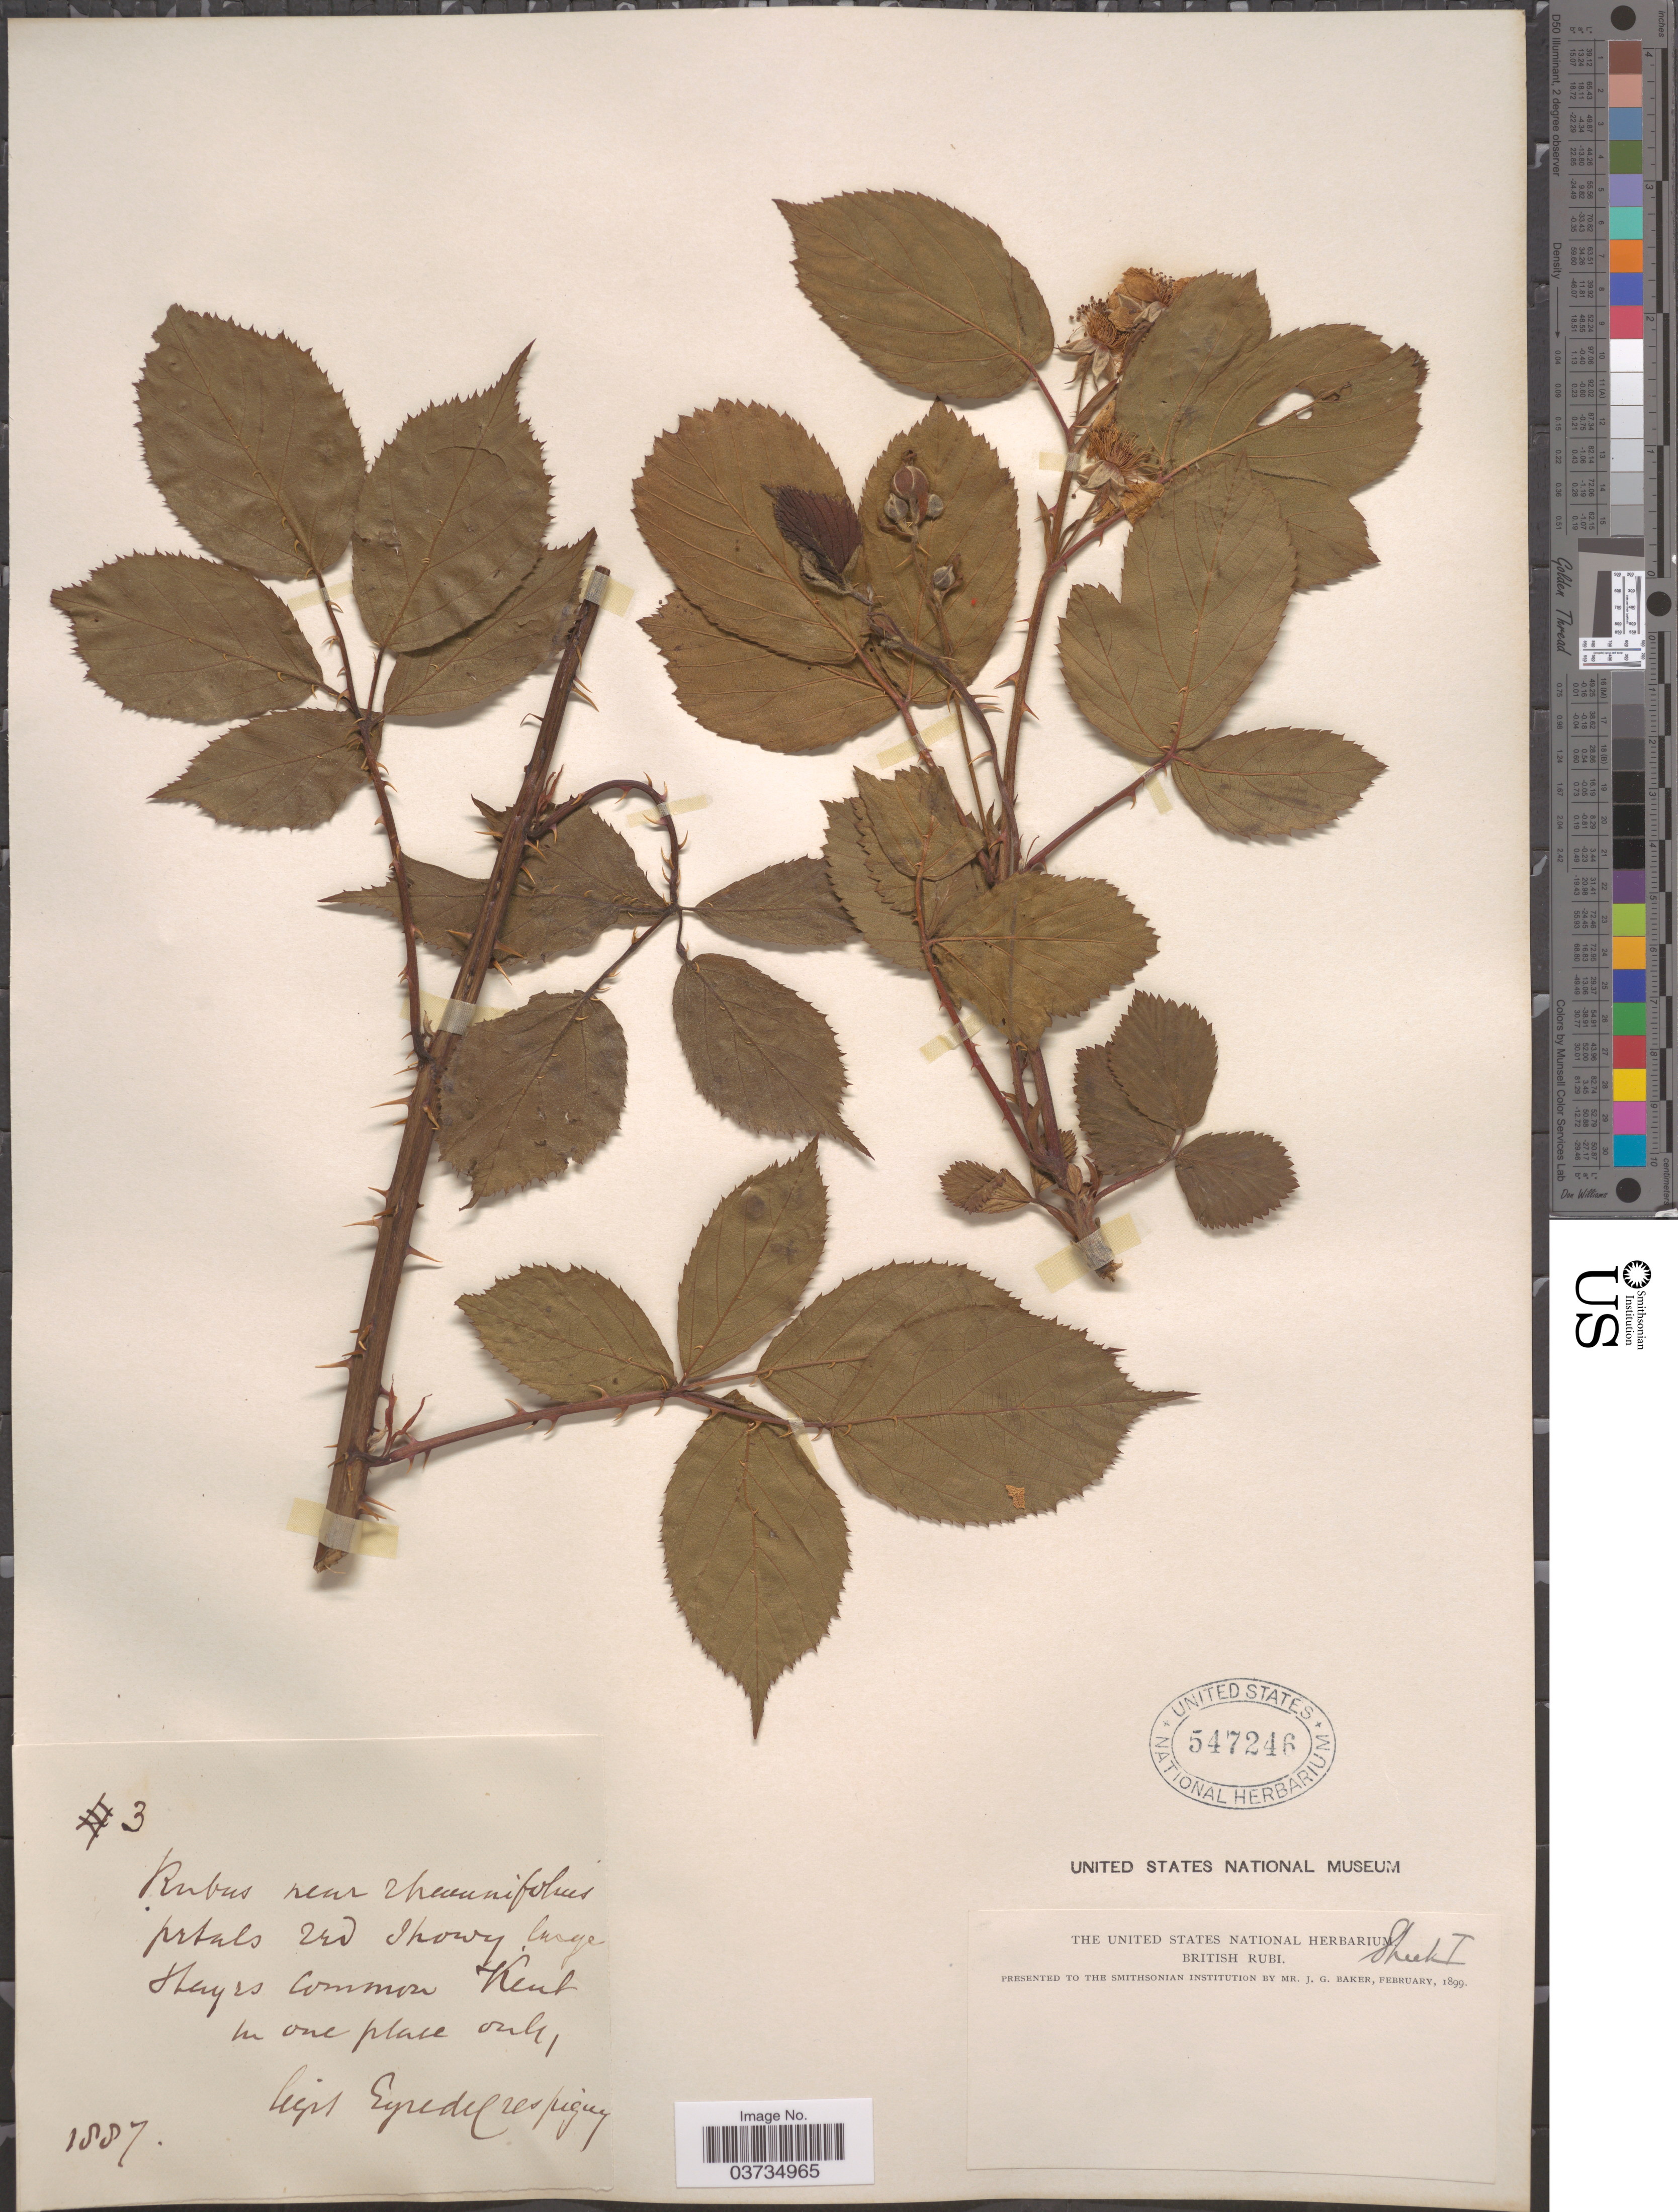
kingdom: Plantae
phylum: Tracheophyta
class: Magnoliopsida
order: Rosales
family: Rosaceae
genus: Rubus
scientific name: Rubus rhamnifolius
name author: Weihe & Nees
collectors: E. de Crespigny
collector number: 3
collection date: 1887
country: United Kingdom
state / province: England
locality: Hayes Common, Kent. In one place only.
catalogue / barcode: US 547246